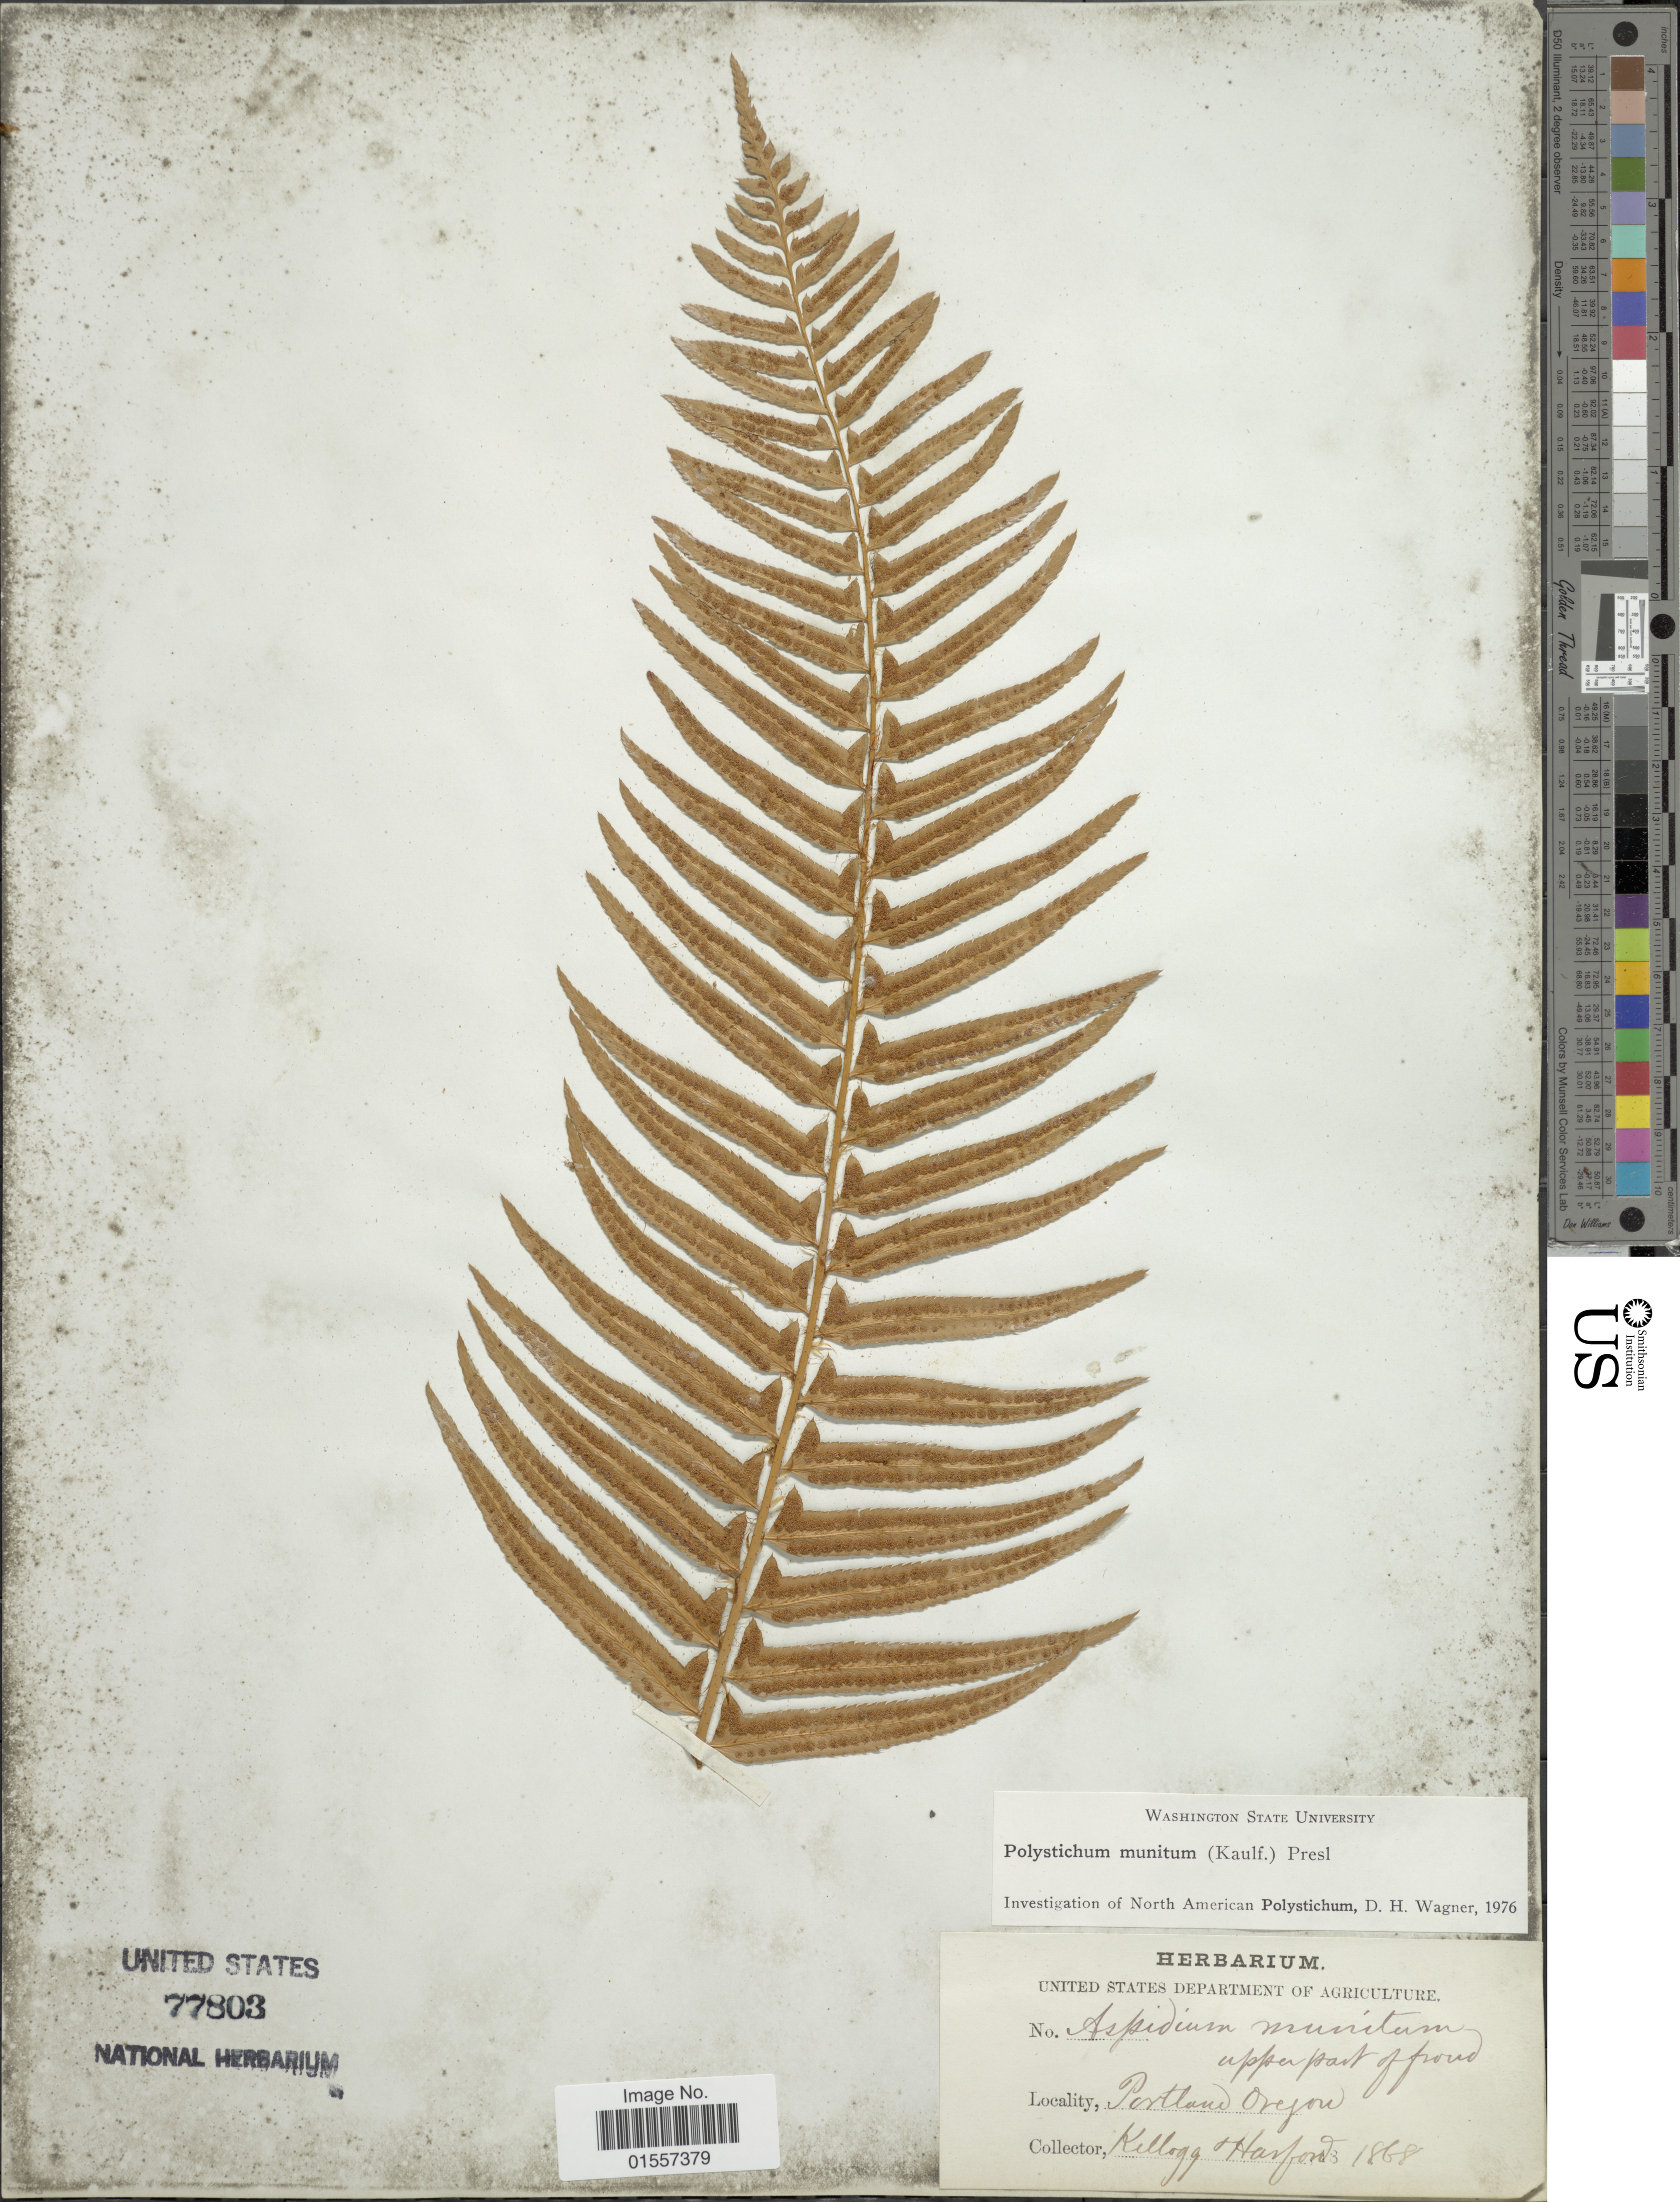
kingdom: Plantae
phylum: Tracheophyta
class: Polypodiopsida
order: Polypodiales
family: Dryopteridaceae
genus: Polystichum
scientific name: Polystichum munitum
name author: (Kaulf.) C. Presl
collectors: -. Kellog & Hartford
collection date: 1868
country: United States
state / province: Oregon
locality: Portland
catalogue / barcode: US 77803